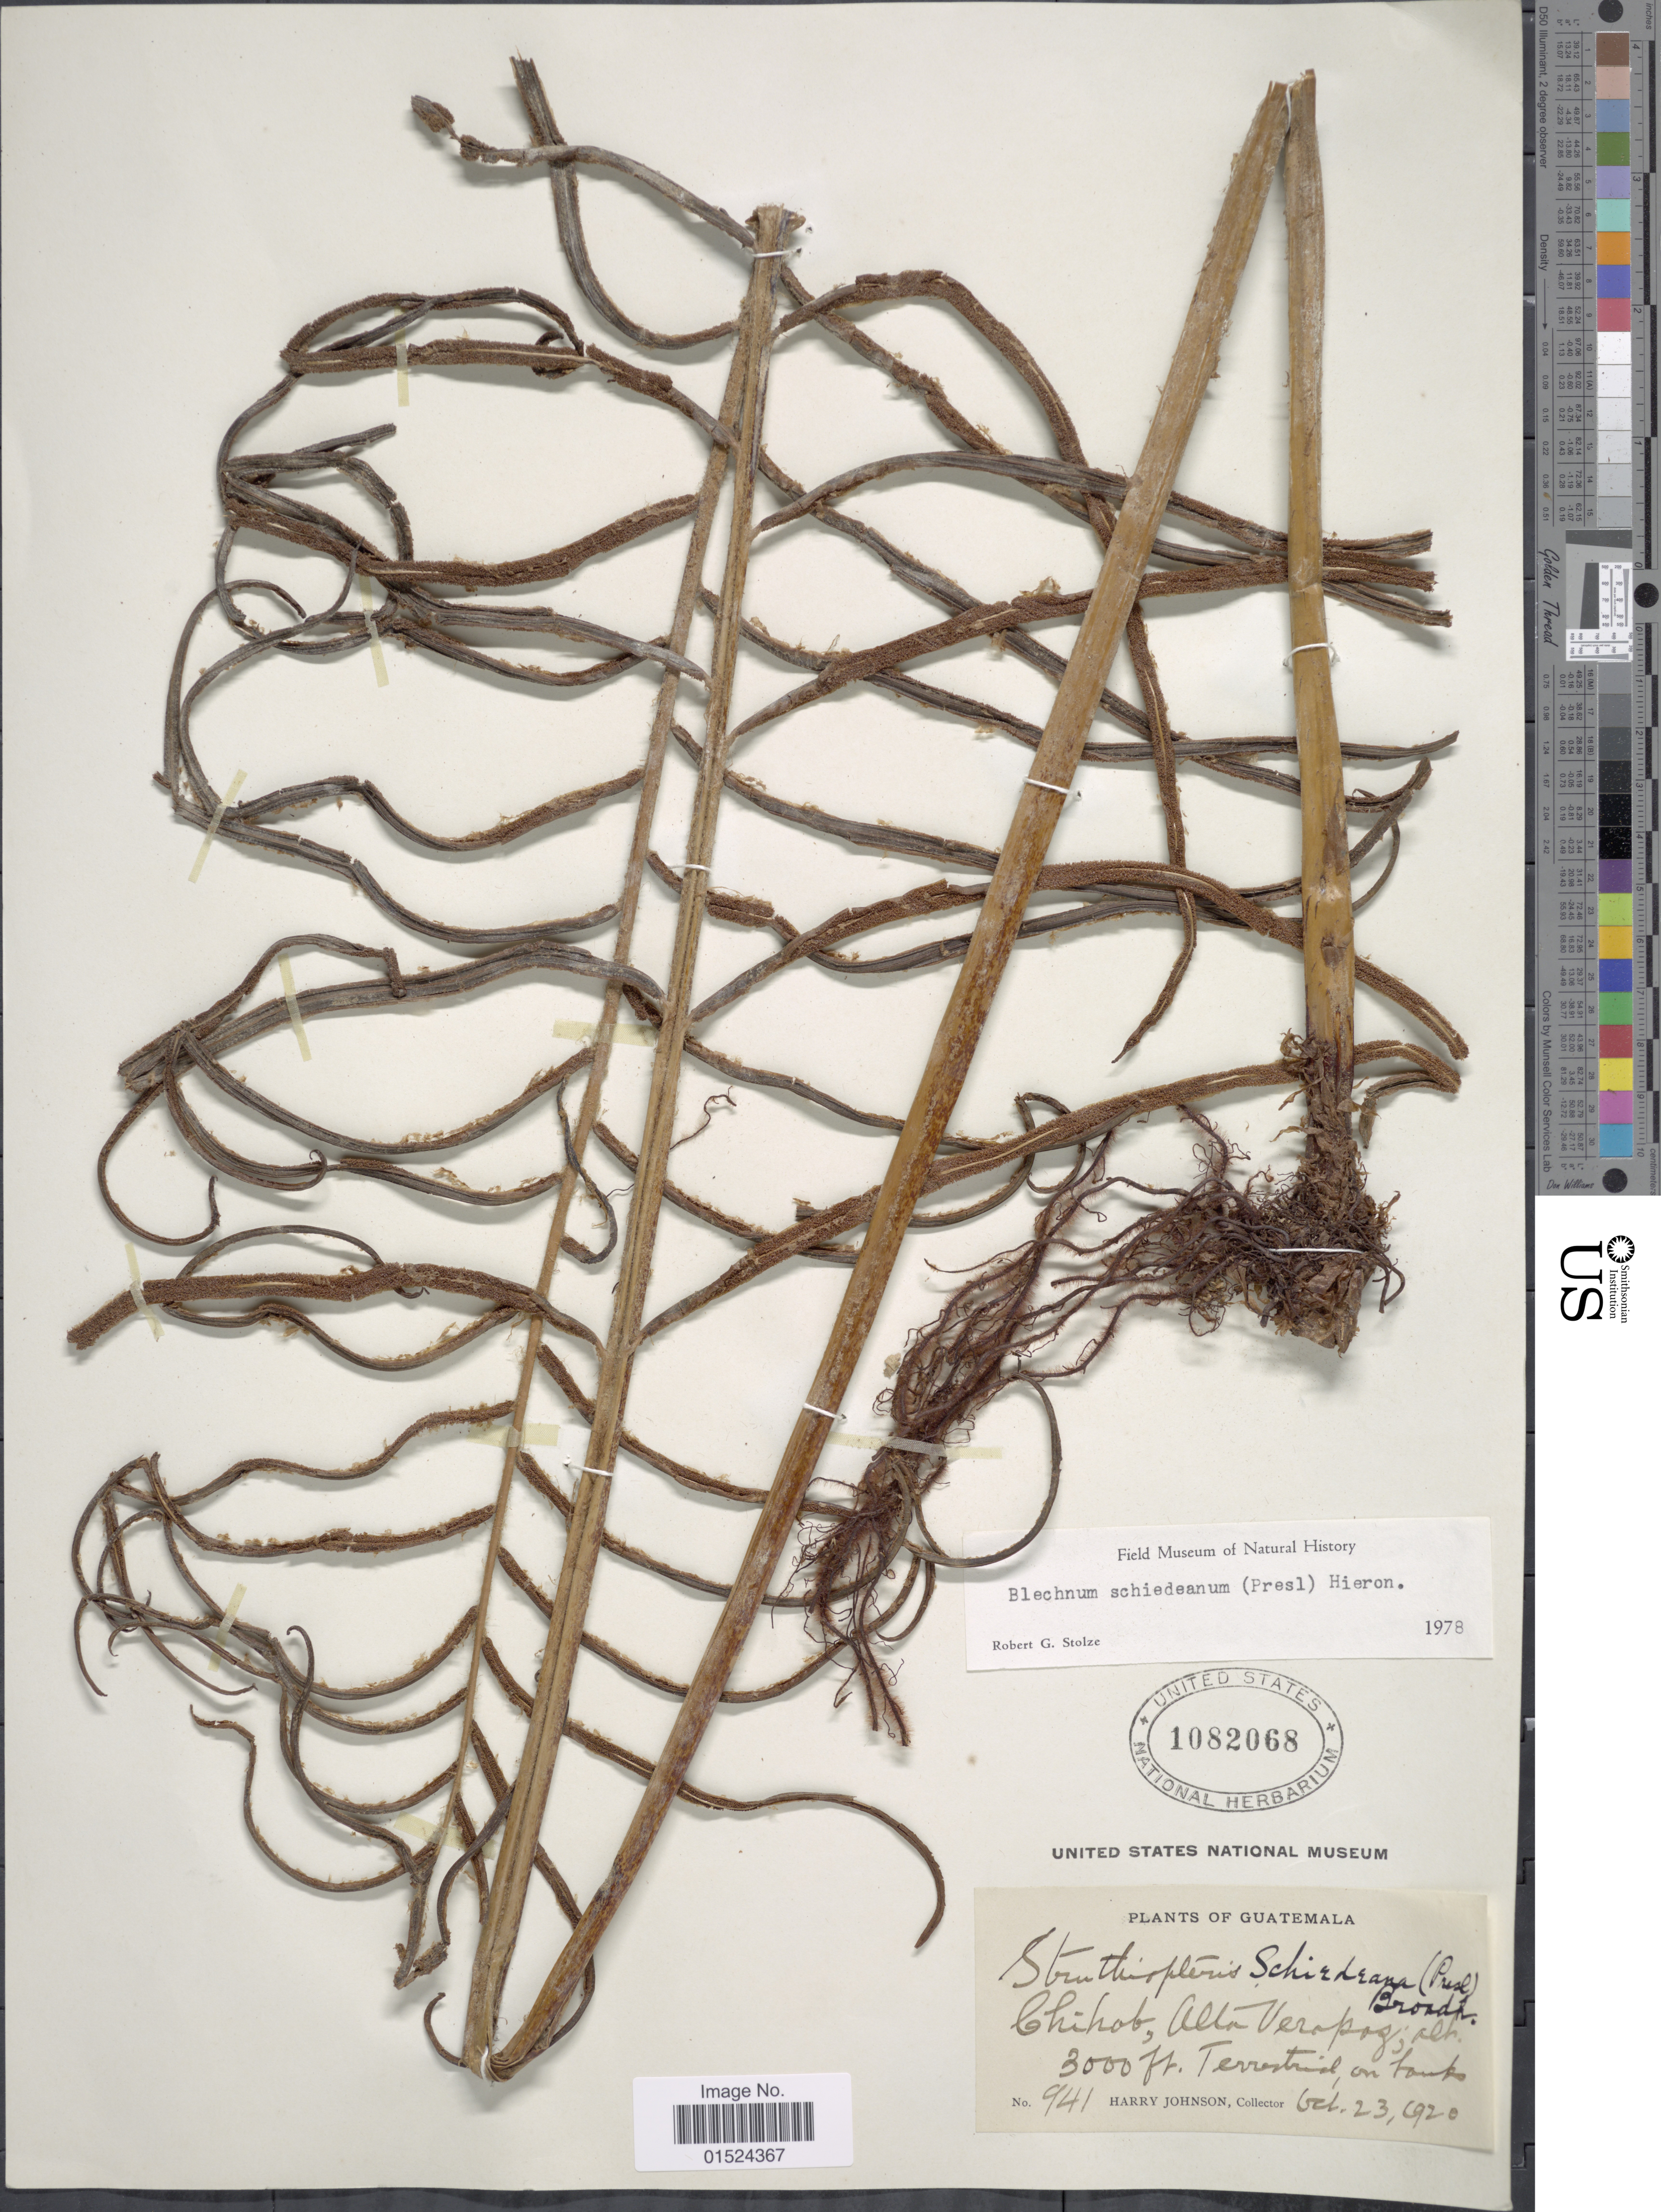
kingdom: Plantae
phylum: Tracheophyta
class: Polypodiopsida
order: Polypodiales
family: Blechnaceae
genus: Blechnum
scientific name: Blechnum schiedeanum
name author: (Schltdl. ex C. Presl) Hieron.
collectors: H. Johnson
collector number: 941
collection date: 1920-10-23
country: Guatemala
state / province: Alta Verapaz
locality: Chihob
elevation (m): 914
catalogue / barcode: US 1082068